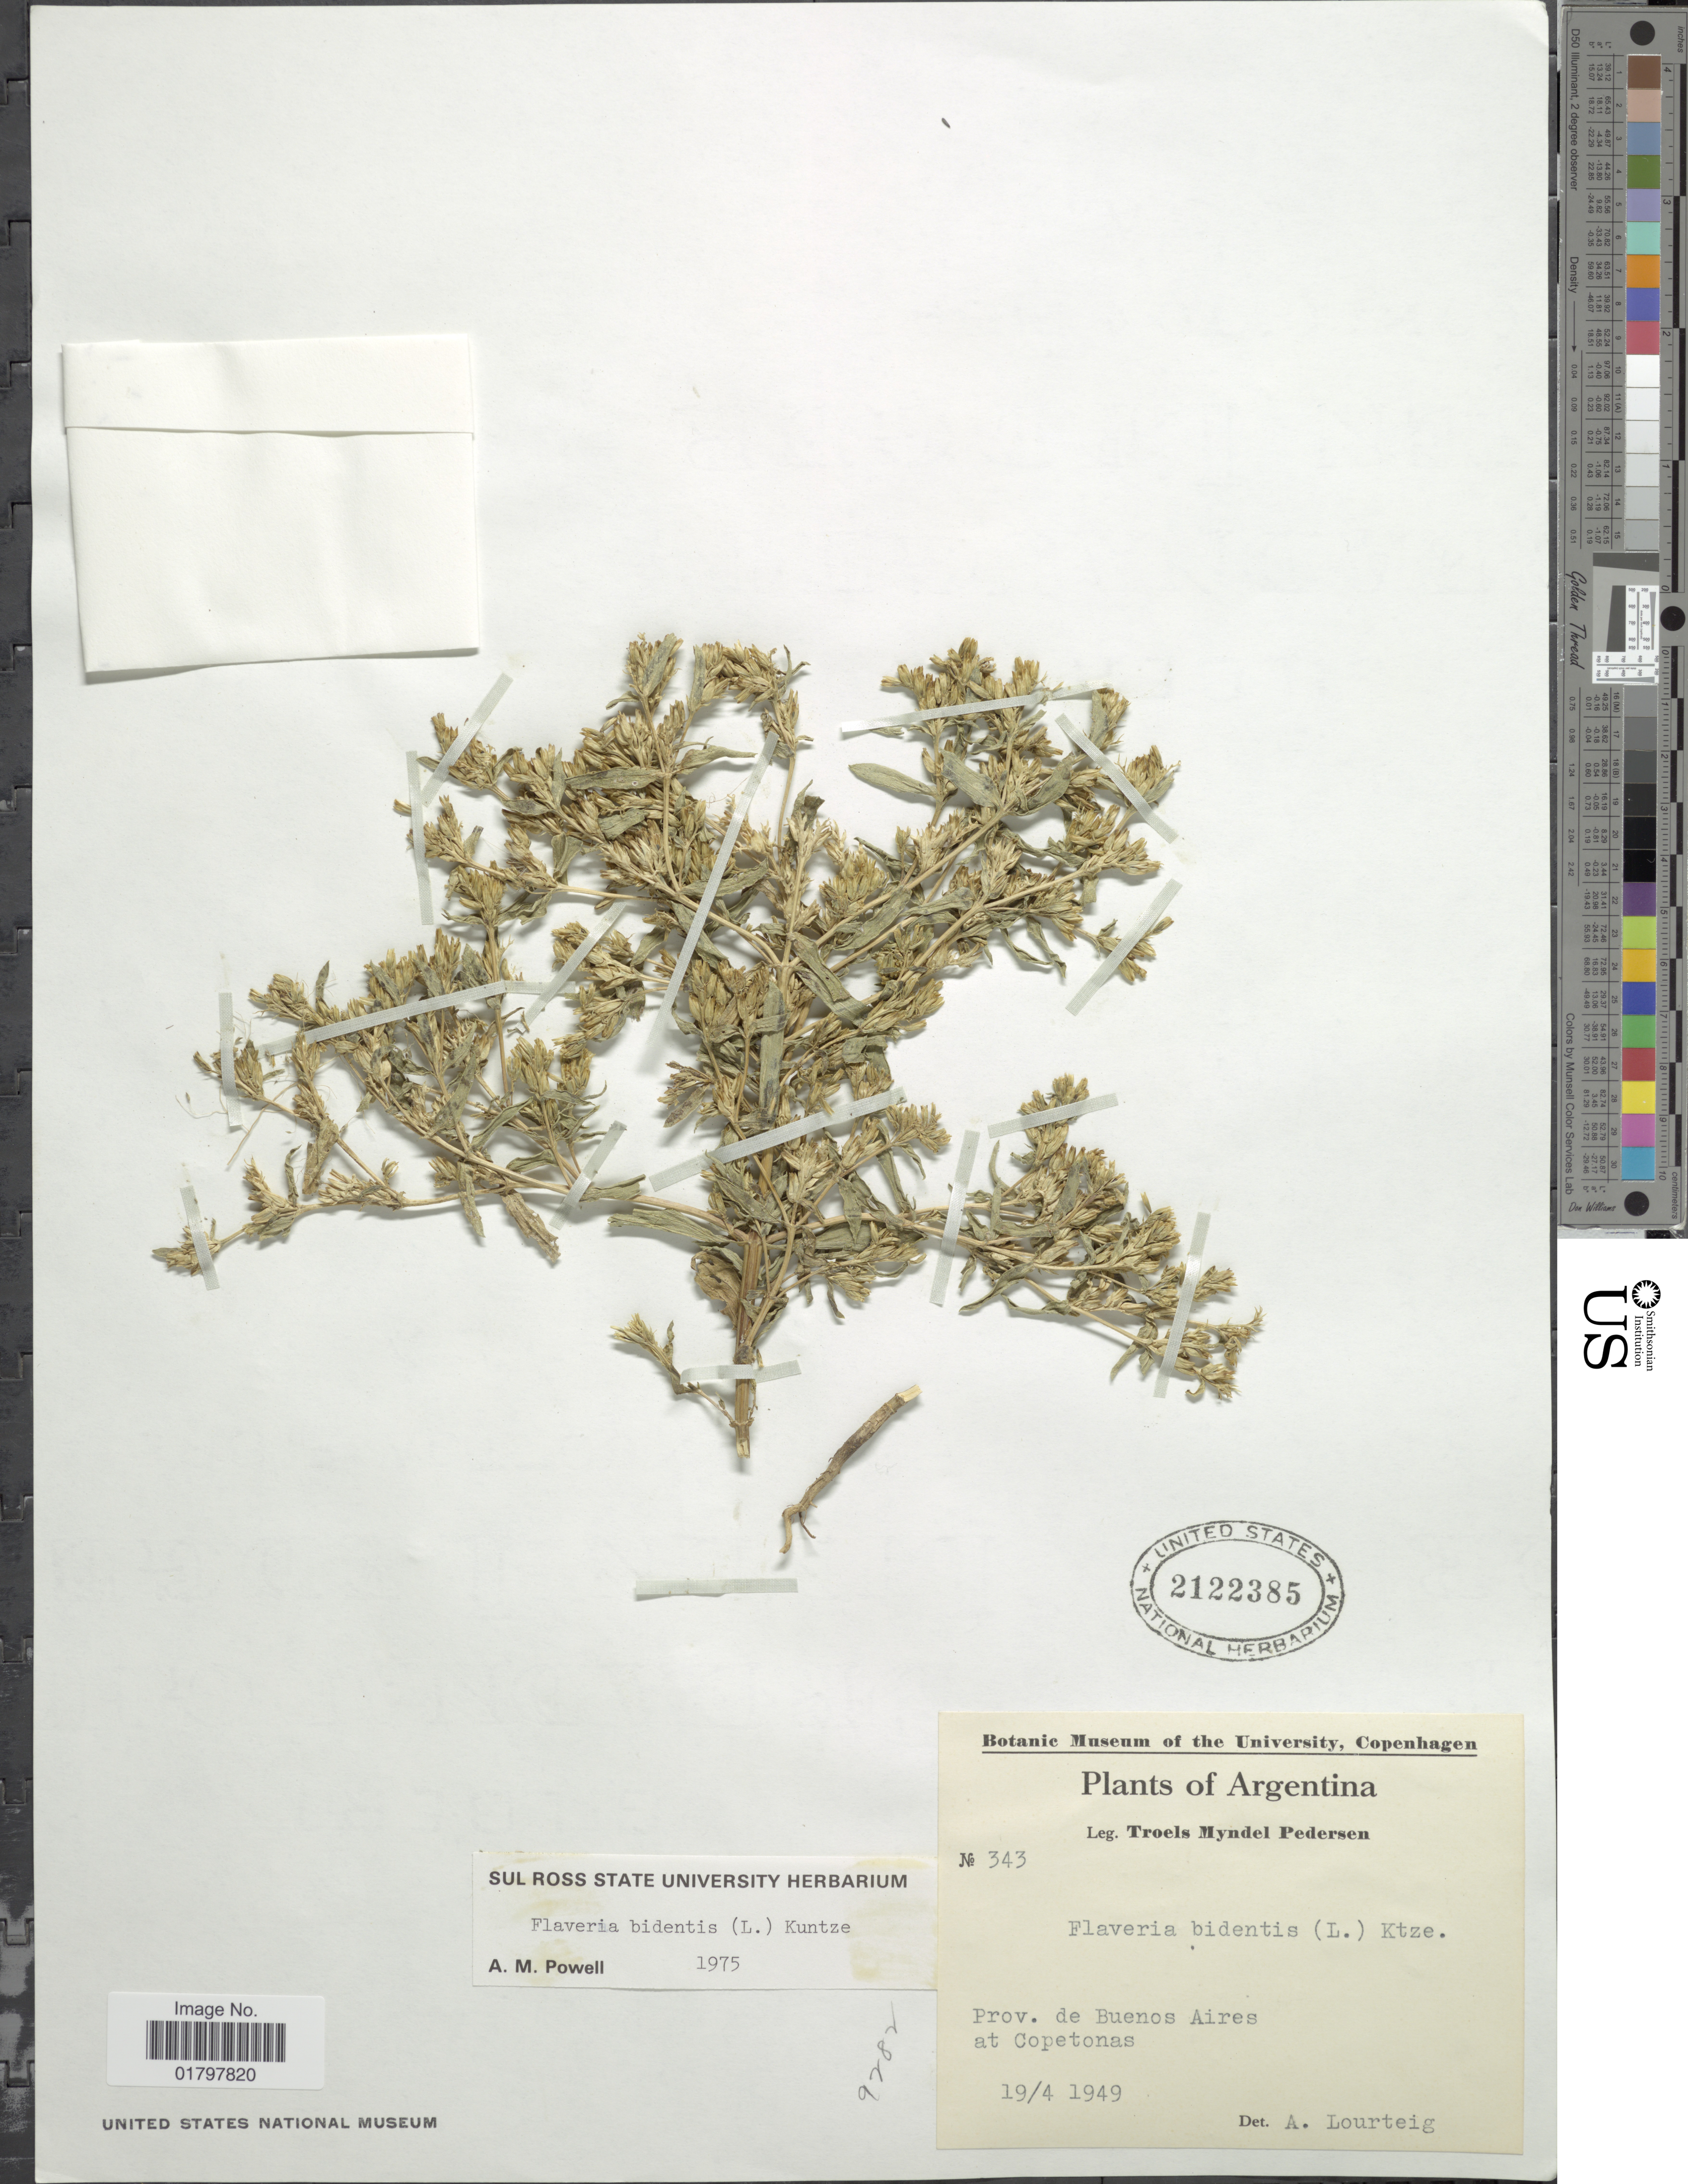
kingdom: Plantae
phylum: Tracheophyta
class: Magnoliopsida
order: Asterales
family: Asteraceae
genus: Flaveria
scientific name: Flaveria bidentis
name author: (L.) Kuntze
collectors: T. Pederson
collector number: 343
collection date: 1949-04-19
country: Argentina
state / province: Buenos Aires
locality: Prov. de Buenos Aires at Copetonas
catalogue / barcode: US 2122385